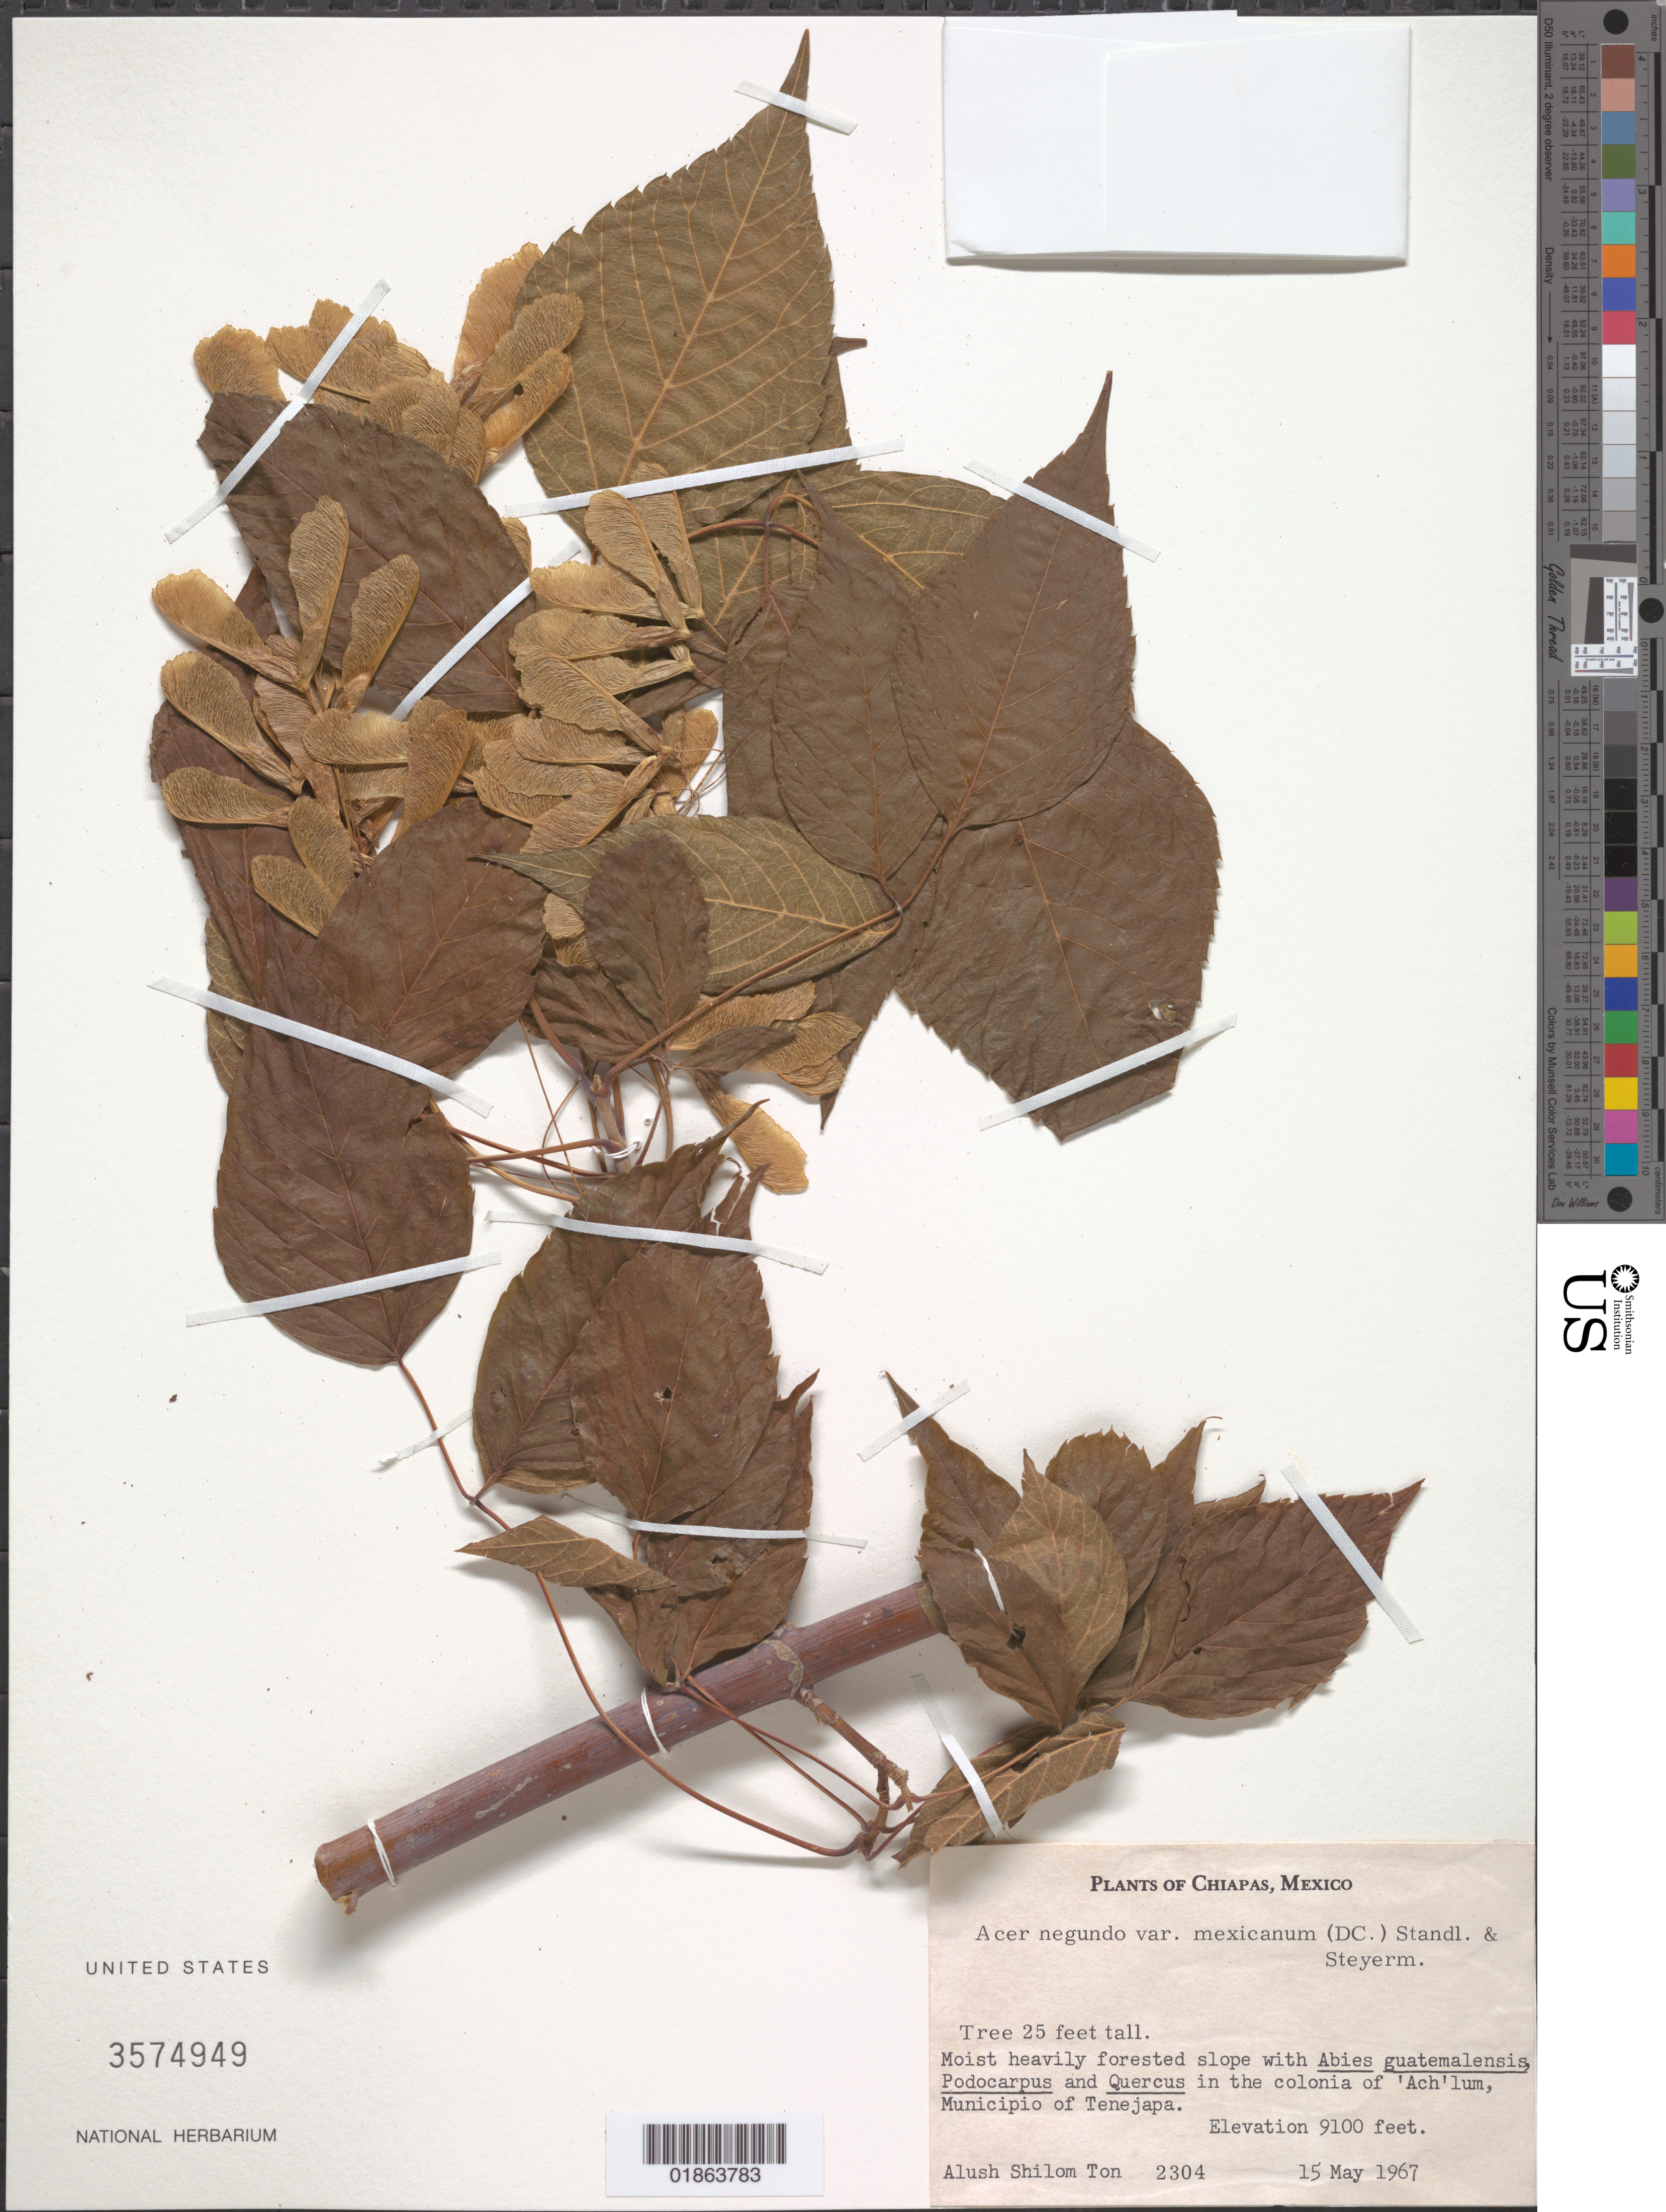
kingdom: Plantae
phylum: Tracheophyta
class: Magnoliopsida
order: Sapindales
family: Sapindaceae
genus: Acer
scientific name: Acer negundo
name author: L.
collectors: A. S. Ton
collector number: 2304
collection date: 1967-05-15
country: Mexico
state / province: Chiapas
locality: Municipio of Tenejapa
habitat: Moist heavily forested slope with Abies guatemalensis, Podocarpus and Quercus in the colonia of 'Ach'lum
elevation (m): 2774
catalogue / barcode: US 3574949